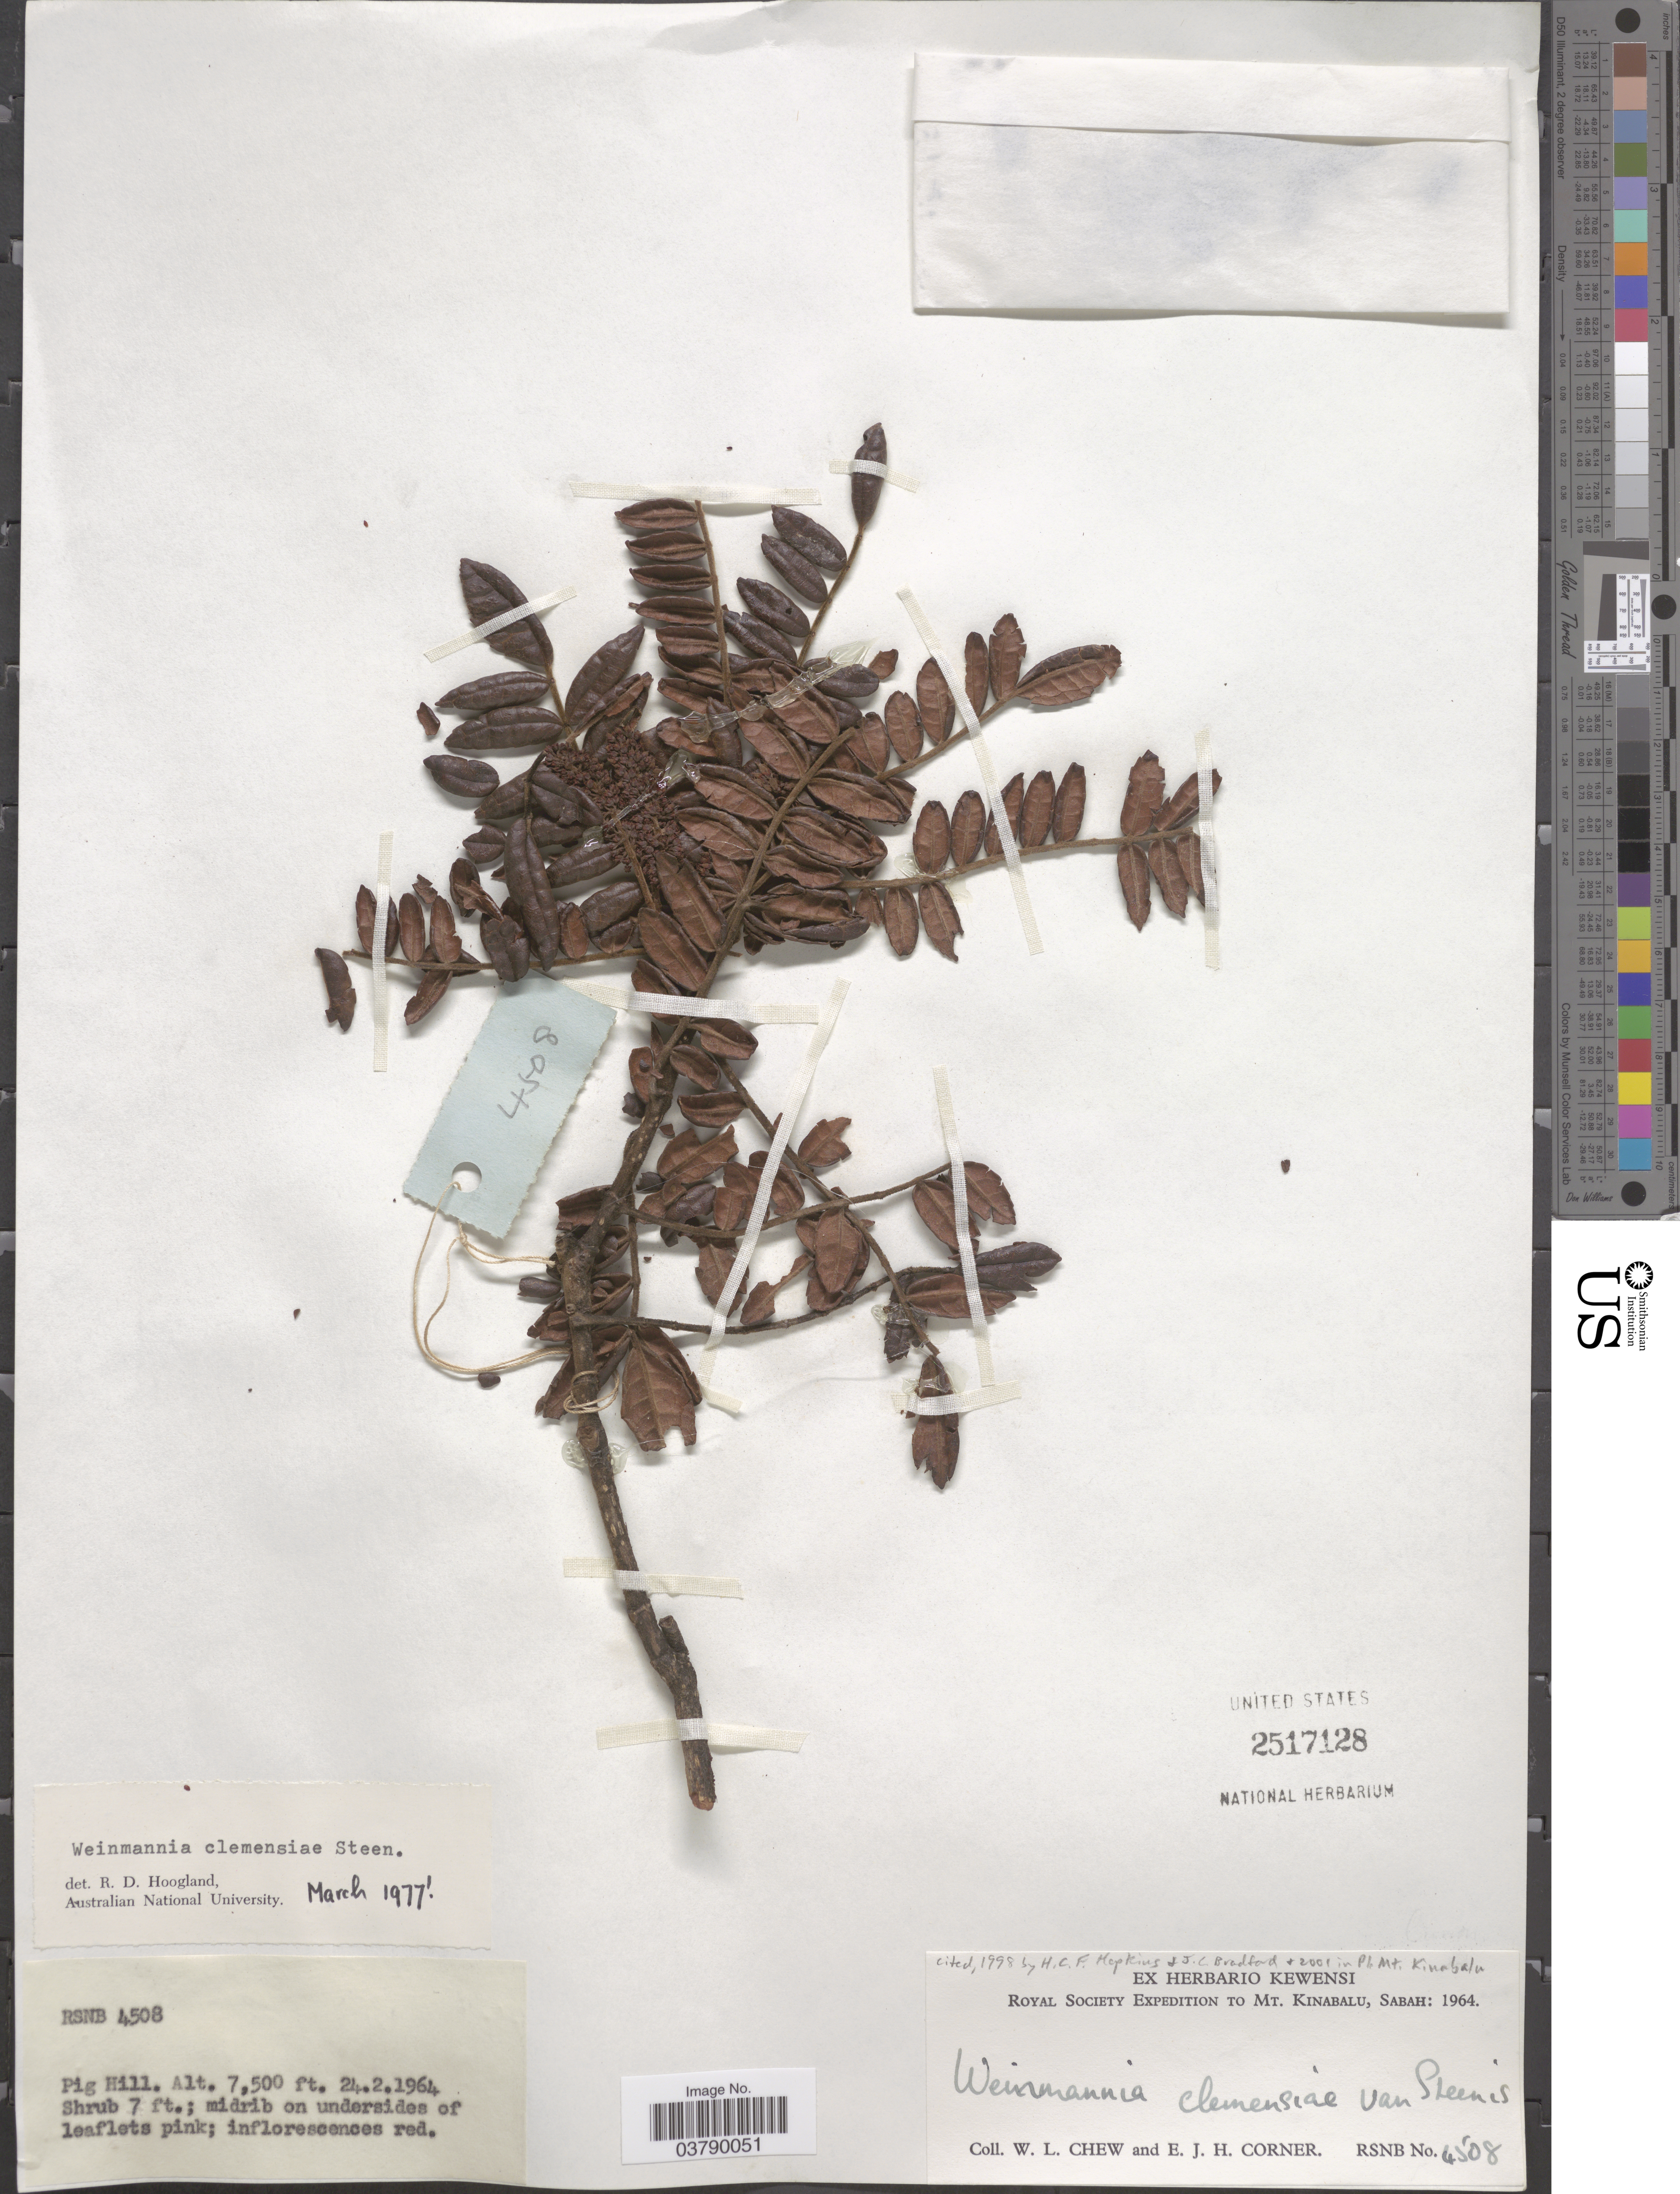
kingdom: Plantae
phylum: Tracheophyta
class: Magnoliopsida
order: Oxalidales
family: Cunoniaceae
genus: Pterophylla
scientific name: Pterophylla clemensiae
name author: (Steenis) Pillon & H.C. Hopkins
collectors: W. Chew & E. Corner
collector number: RSNB4508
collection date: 1964-02-24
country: Malaysia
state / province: Sabah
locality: Pig Hill. Mt. Kinabalu, Sabah.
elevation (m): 2286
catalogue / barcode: US 2517128